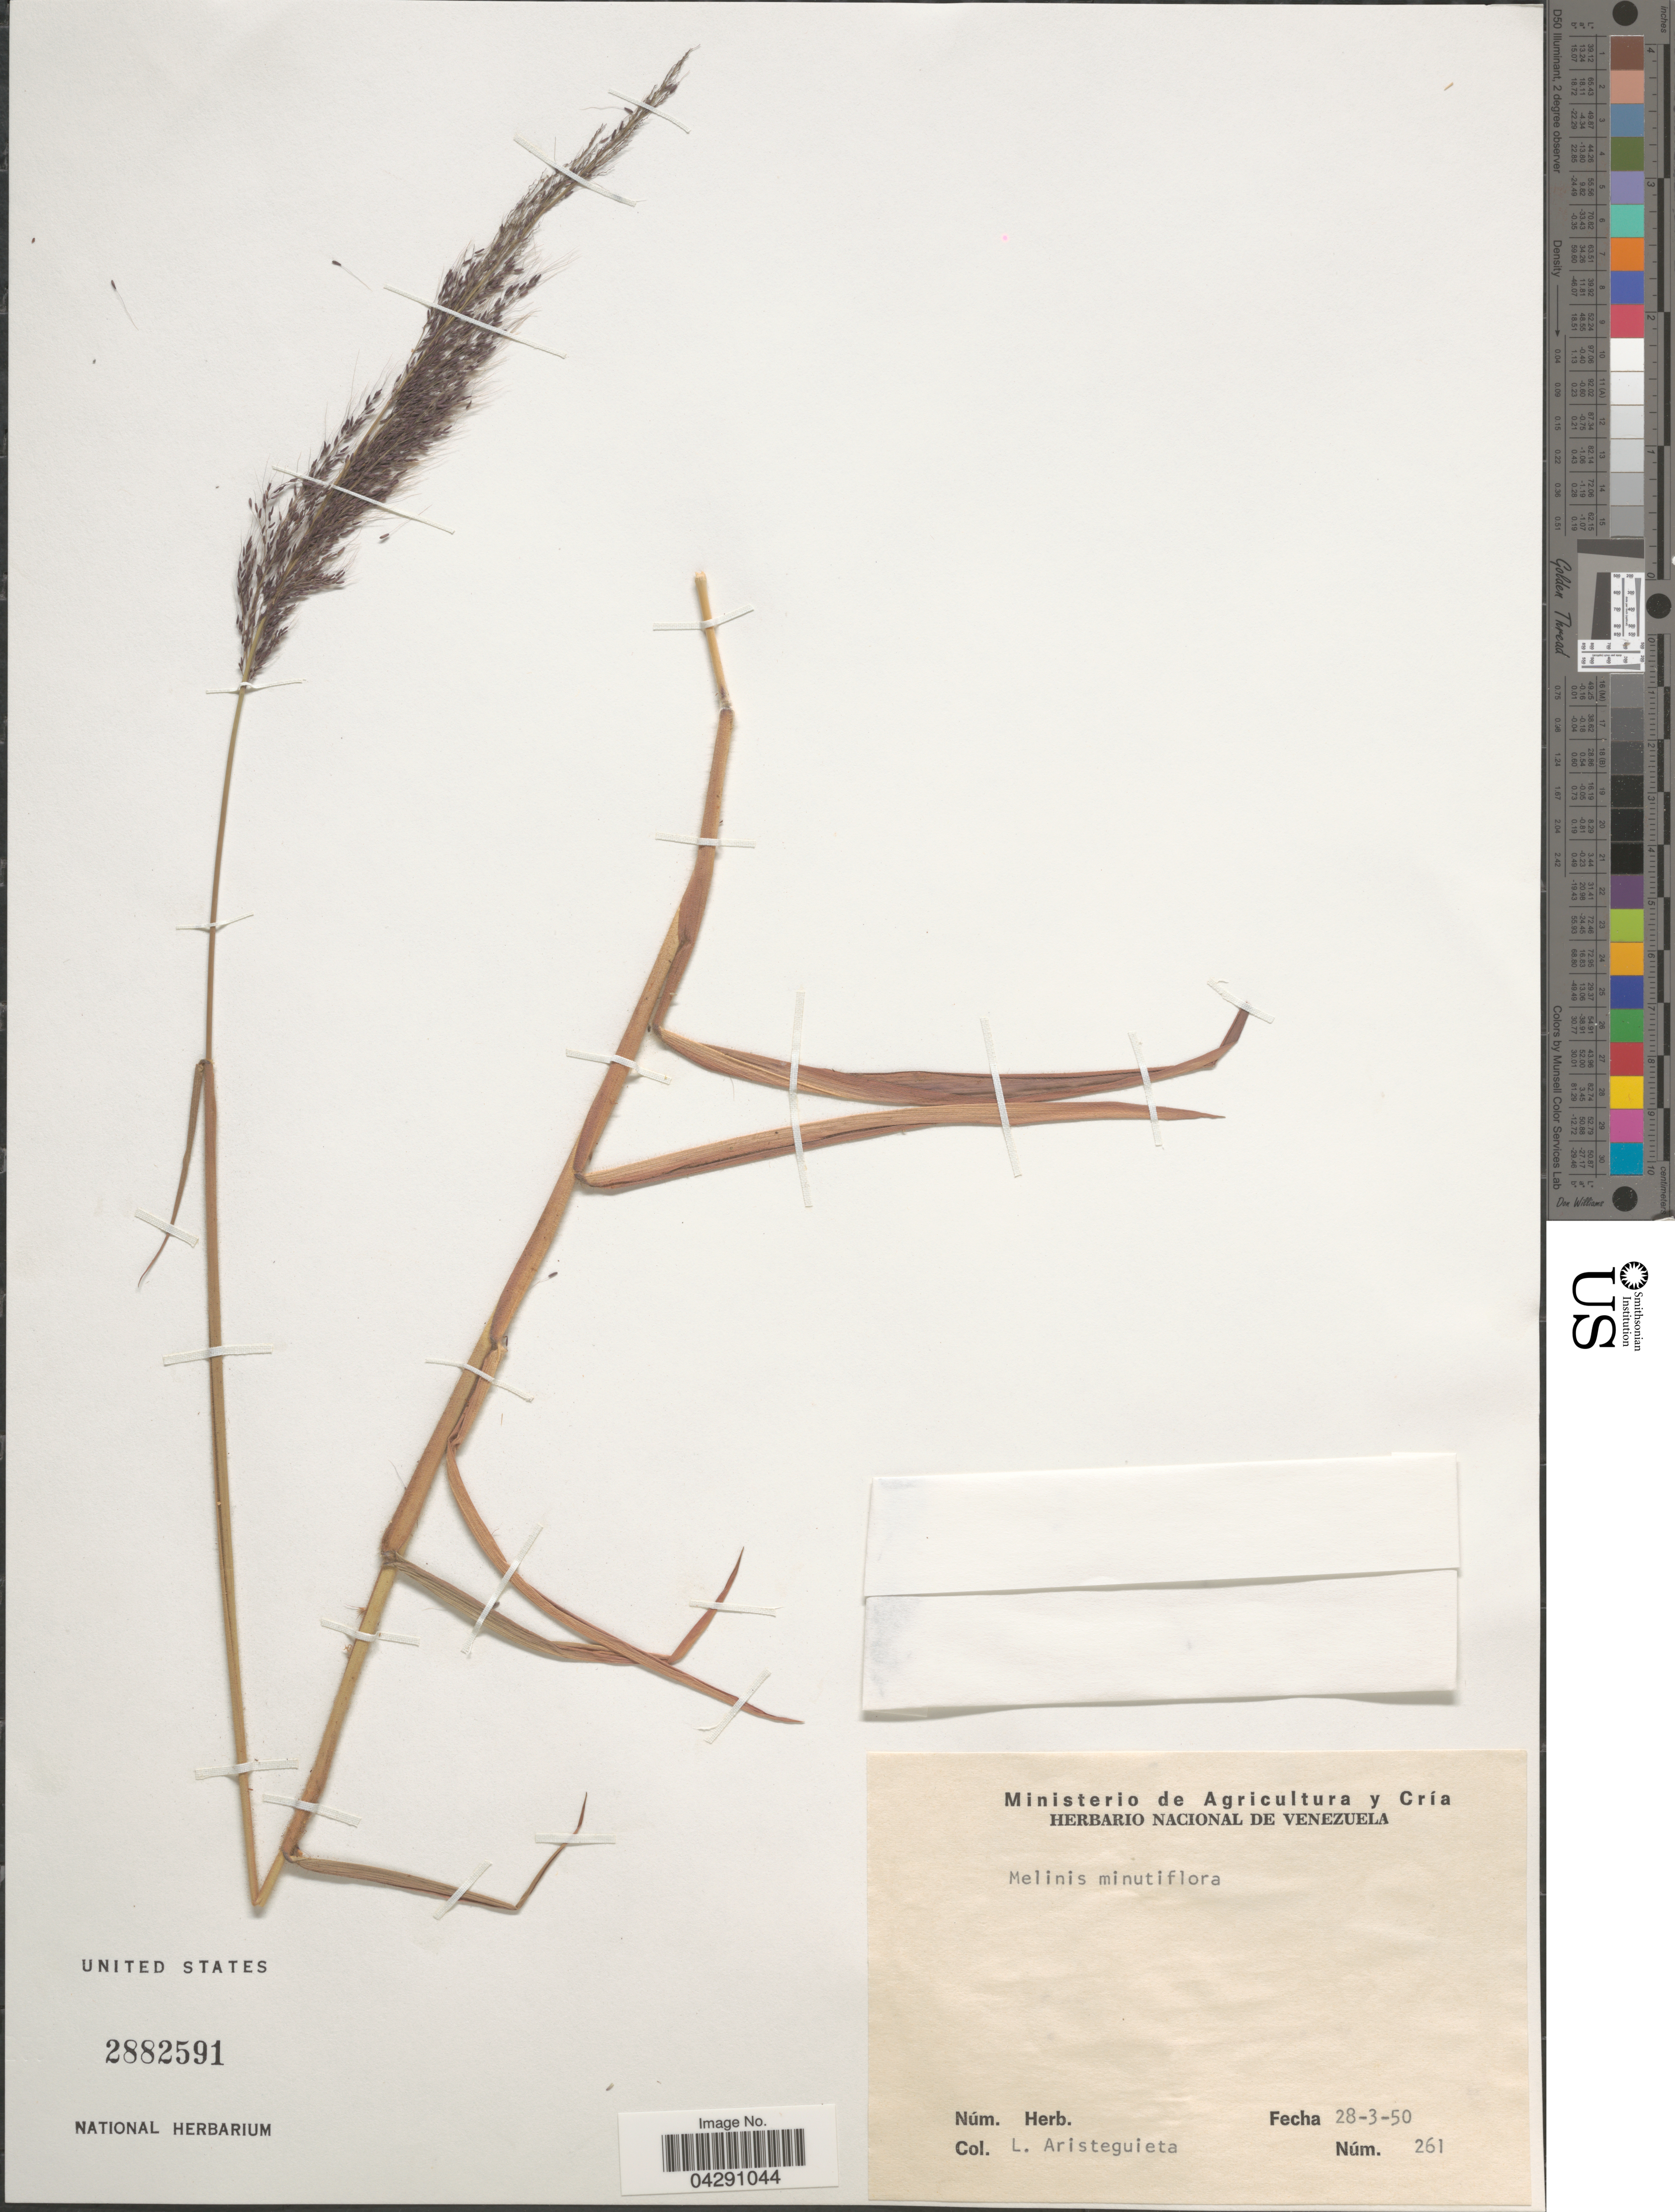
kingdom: Plantae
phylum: Tracheophyta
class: Liliopsida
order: Poales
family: Poaceae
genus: Melinis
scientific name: Melinis minutiflora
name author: P. Beauv.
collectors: L. Aristeguieta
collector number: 261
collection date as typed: Transcribed d/m/y: 28/3/50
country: Venezuela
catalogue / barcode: US 2882591